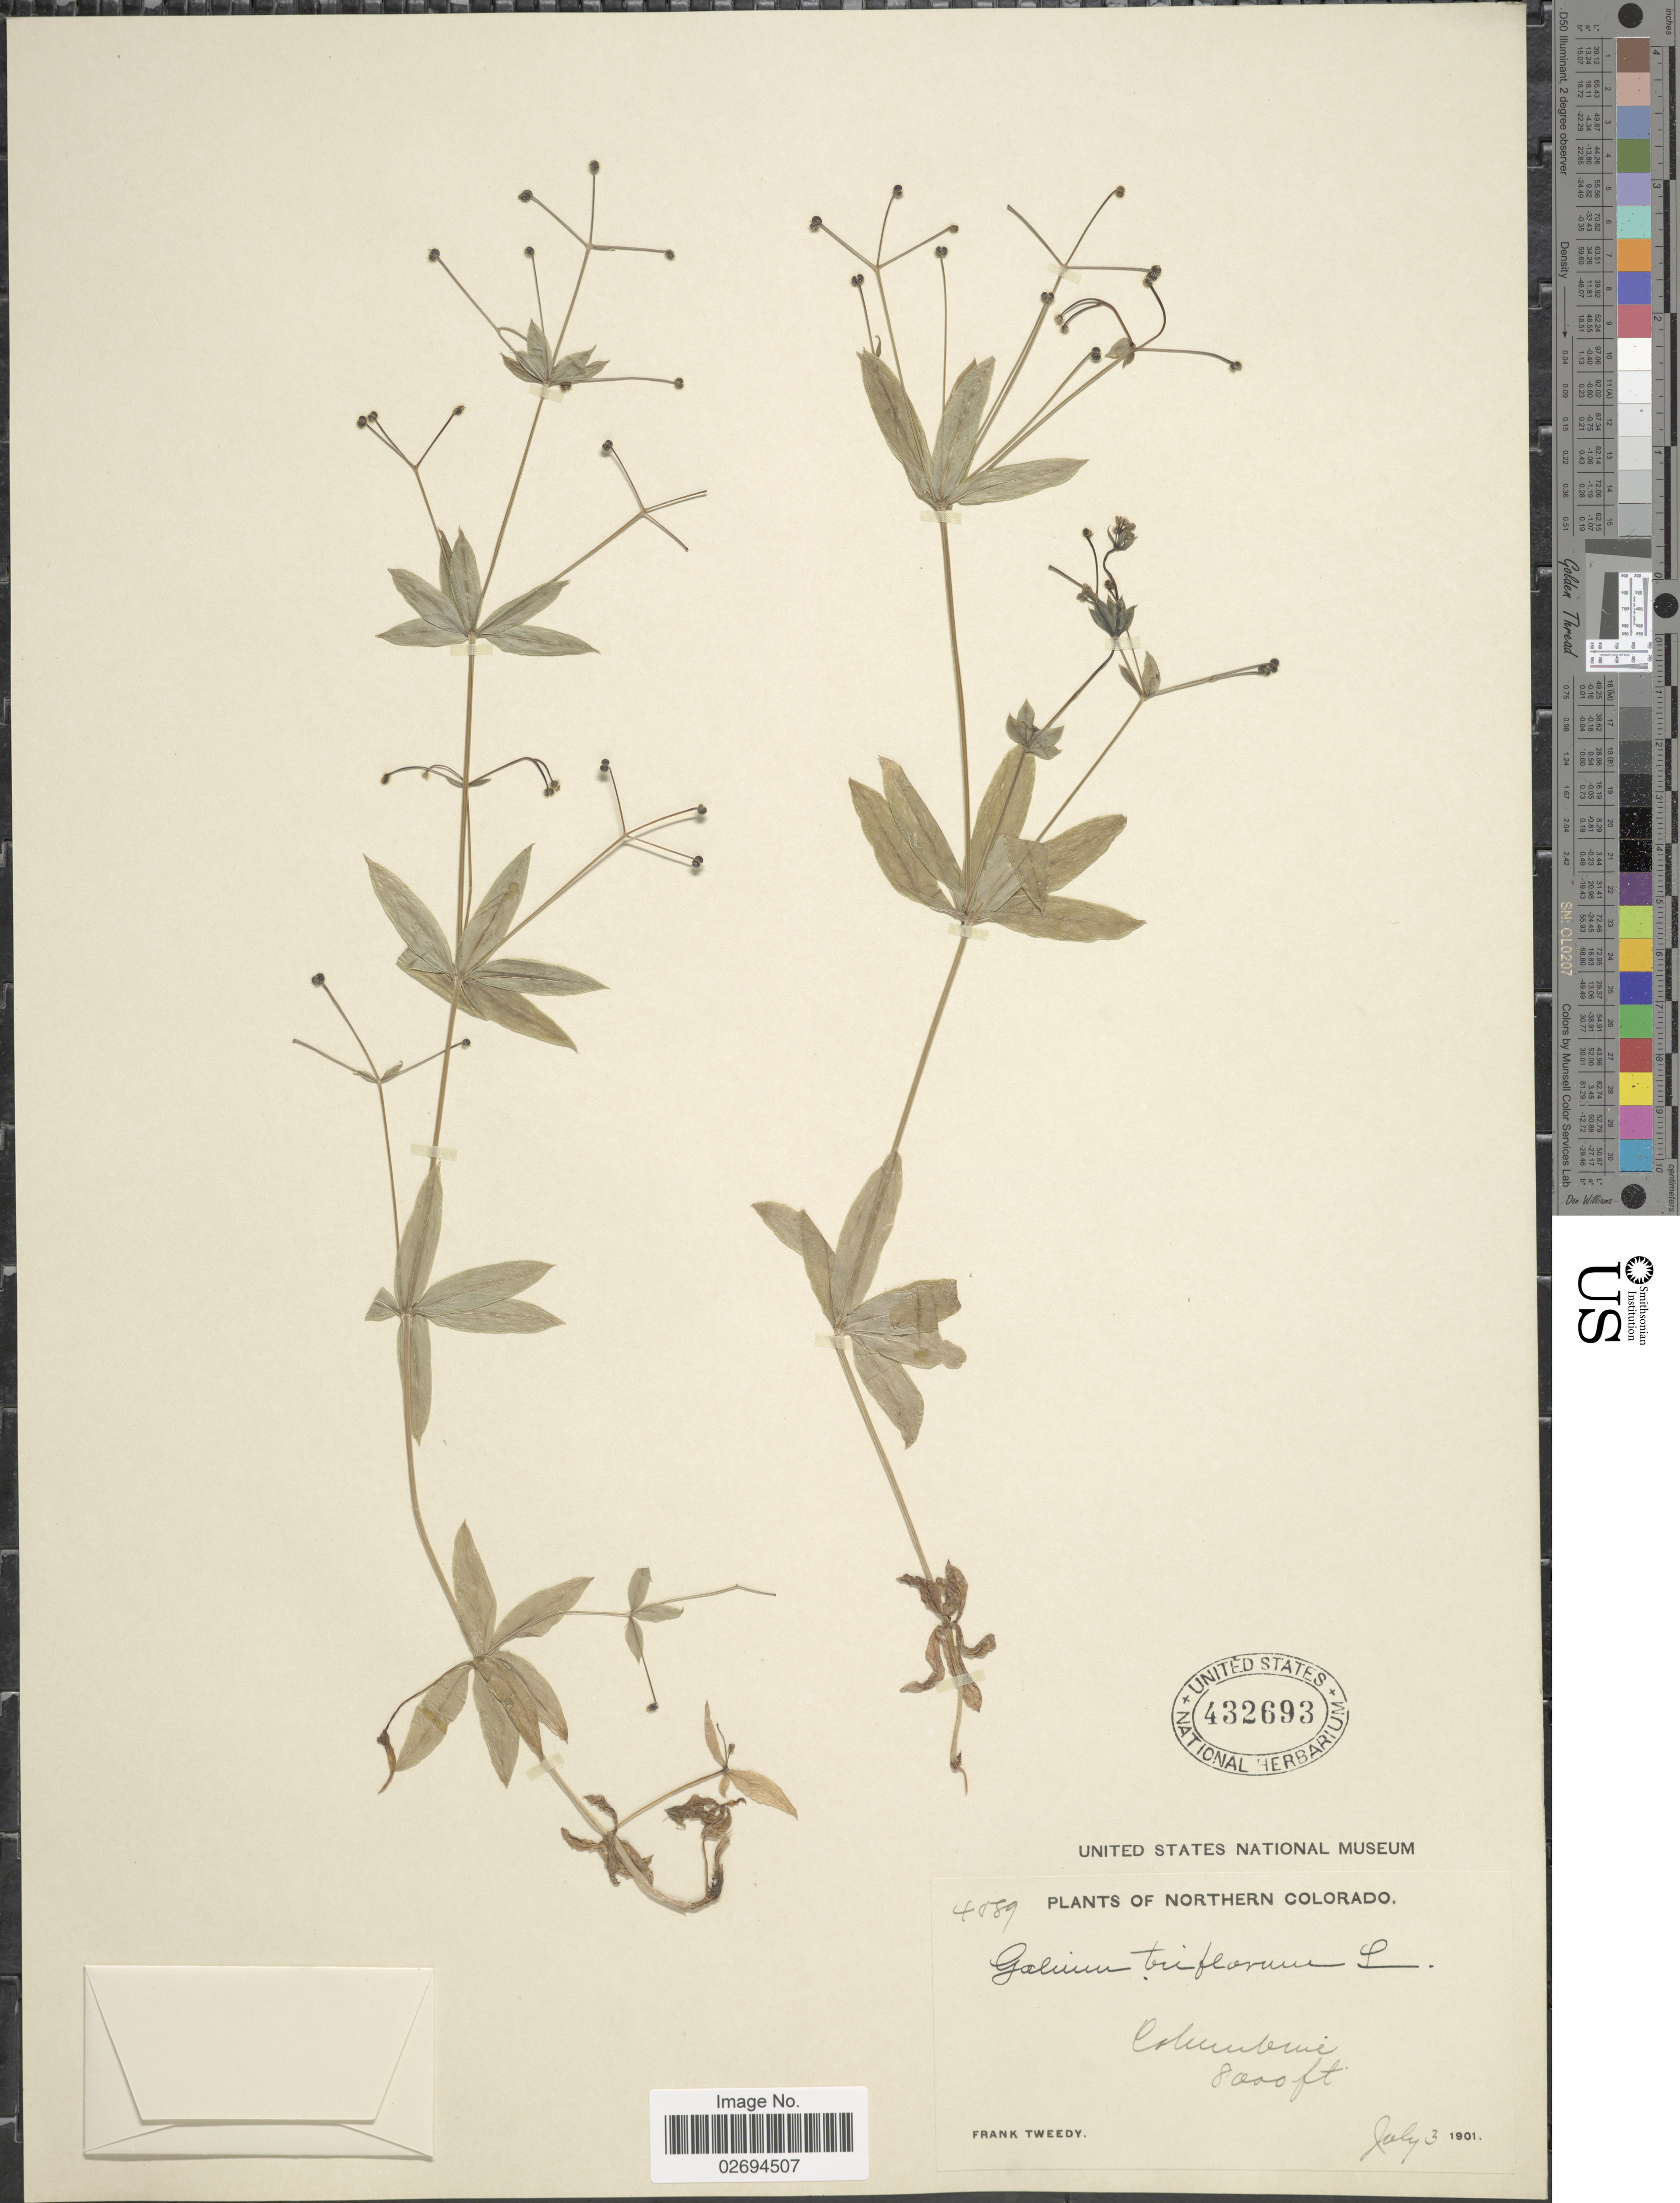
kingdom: Plantae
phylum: Tracheophyta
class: Magnoliopsida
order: Gentianales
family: Rubiaceae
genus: Galium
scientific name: Galium triflorum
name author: Michx.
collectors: F. Tweedy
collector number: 4089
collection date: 1901-07-03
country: United States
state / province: Colorado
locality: Northern Colorado. Columbine.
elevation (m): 2438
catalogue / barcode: US 432693